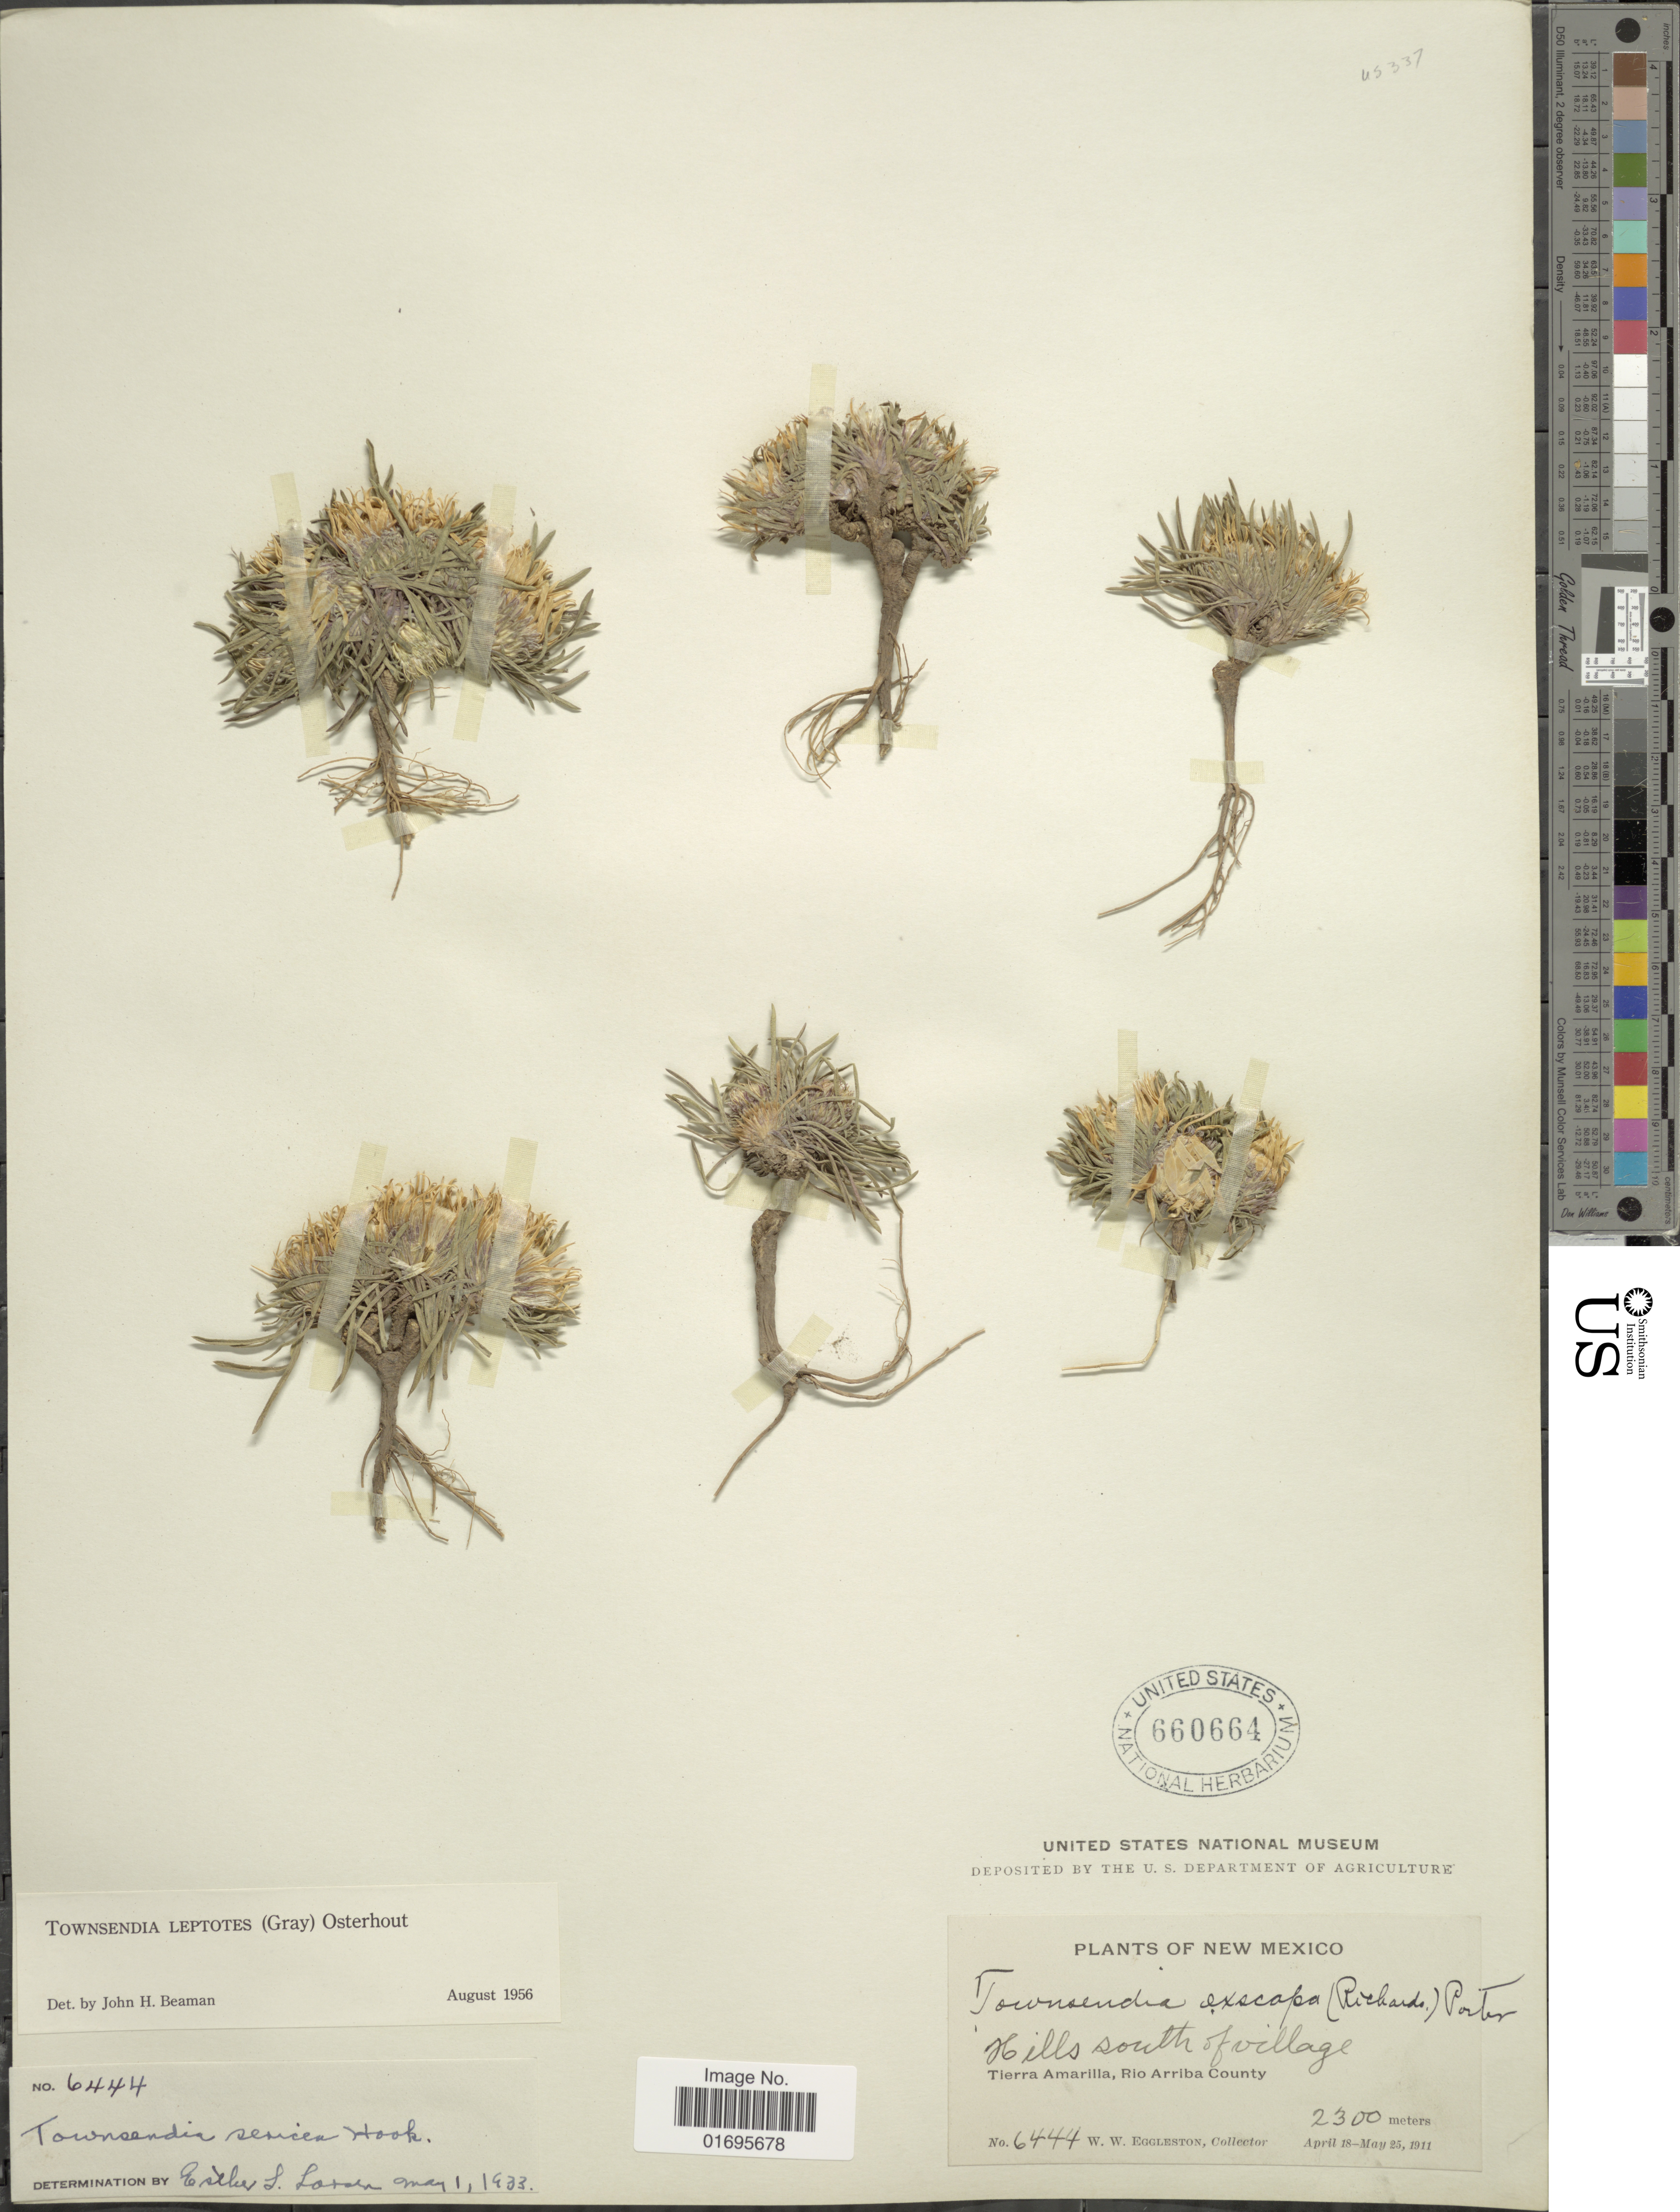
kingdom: Plantae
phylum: Tracheophyta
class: Magnoliopsida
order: Asterales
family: Asteraceae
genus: Townsendia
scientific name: Townsendia leptotes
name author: (A. Gray) Osterh.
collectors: W. W. Eggleston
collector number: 6444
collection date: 1911-04-18/1911-05-25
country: United States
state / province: New Mexico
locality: Hills south of village, Tierra Amarilla, Rio Arriba County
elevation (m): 2300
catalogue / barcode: US 660664